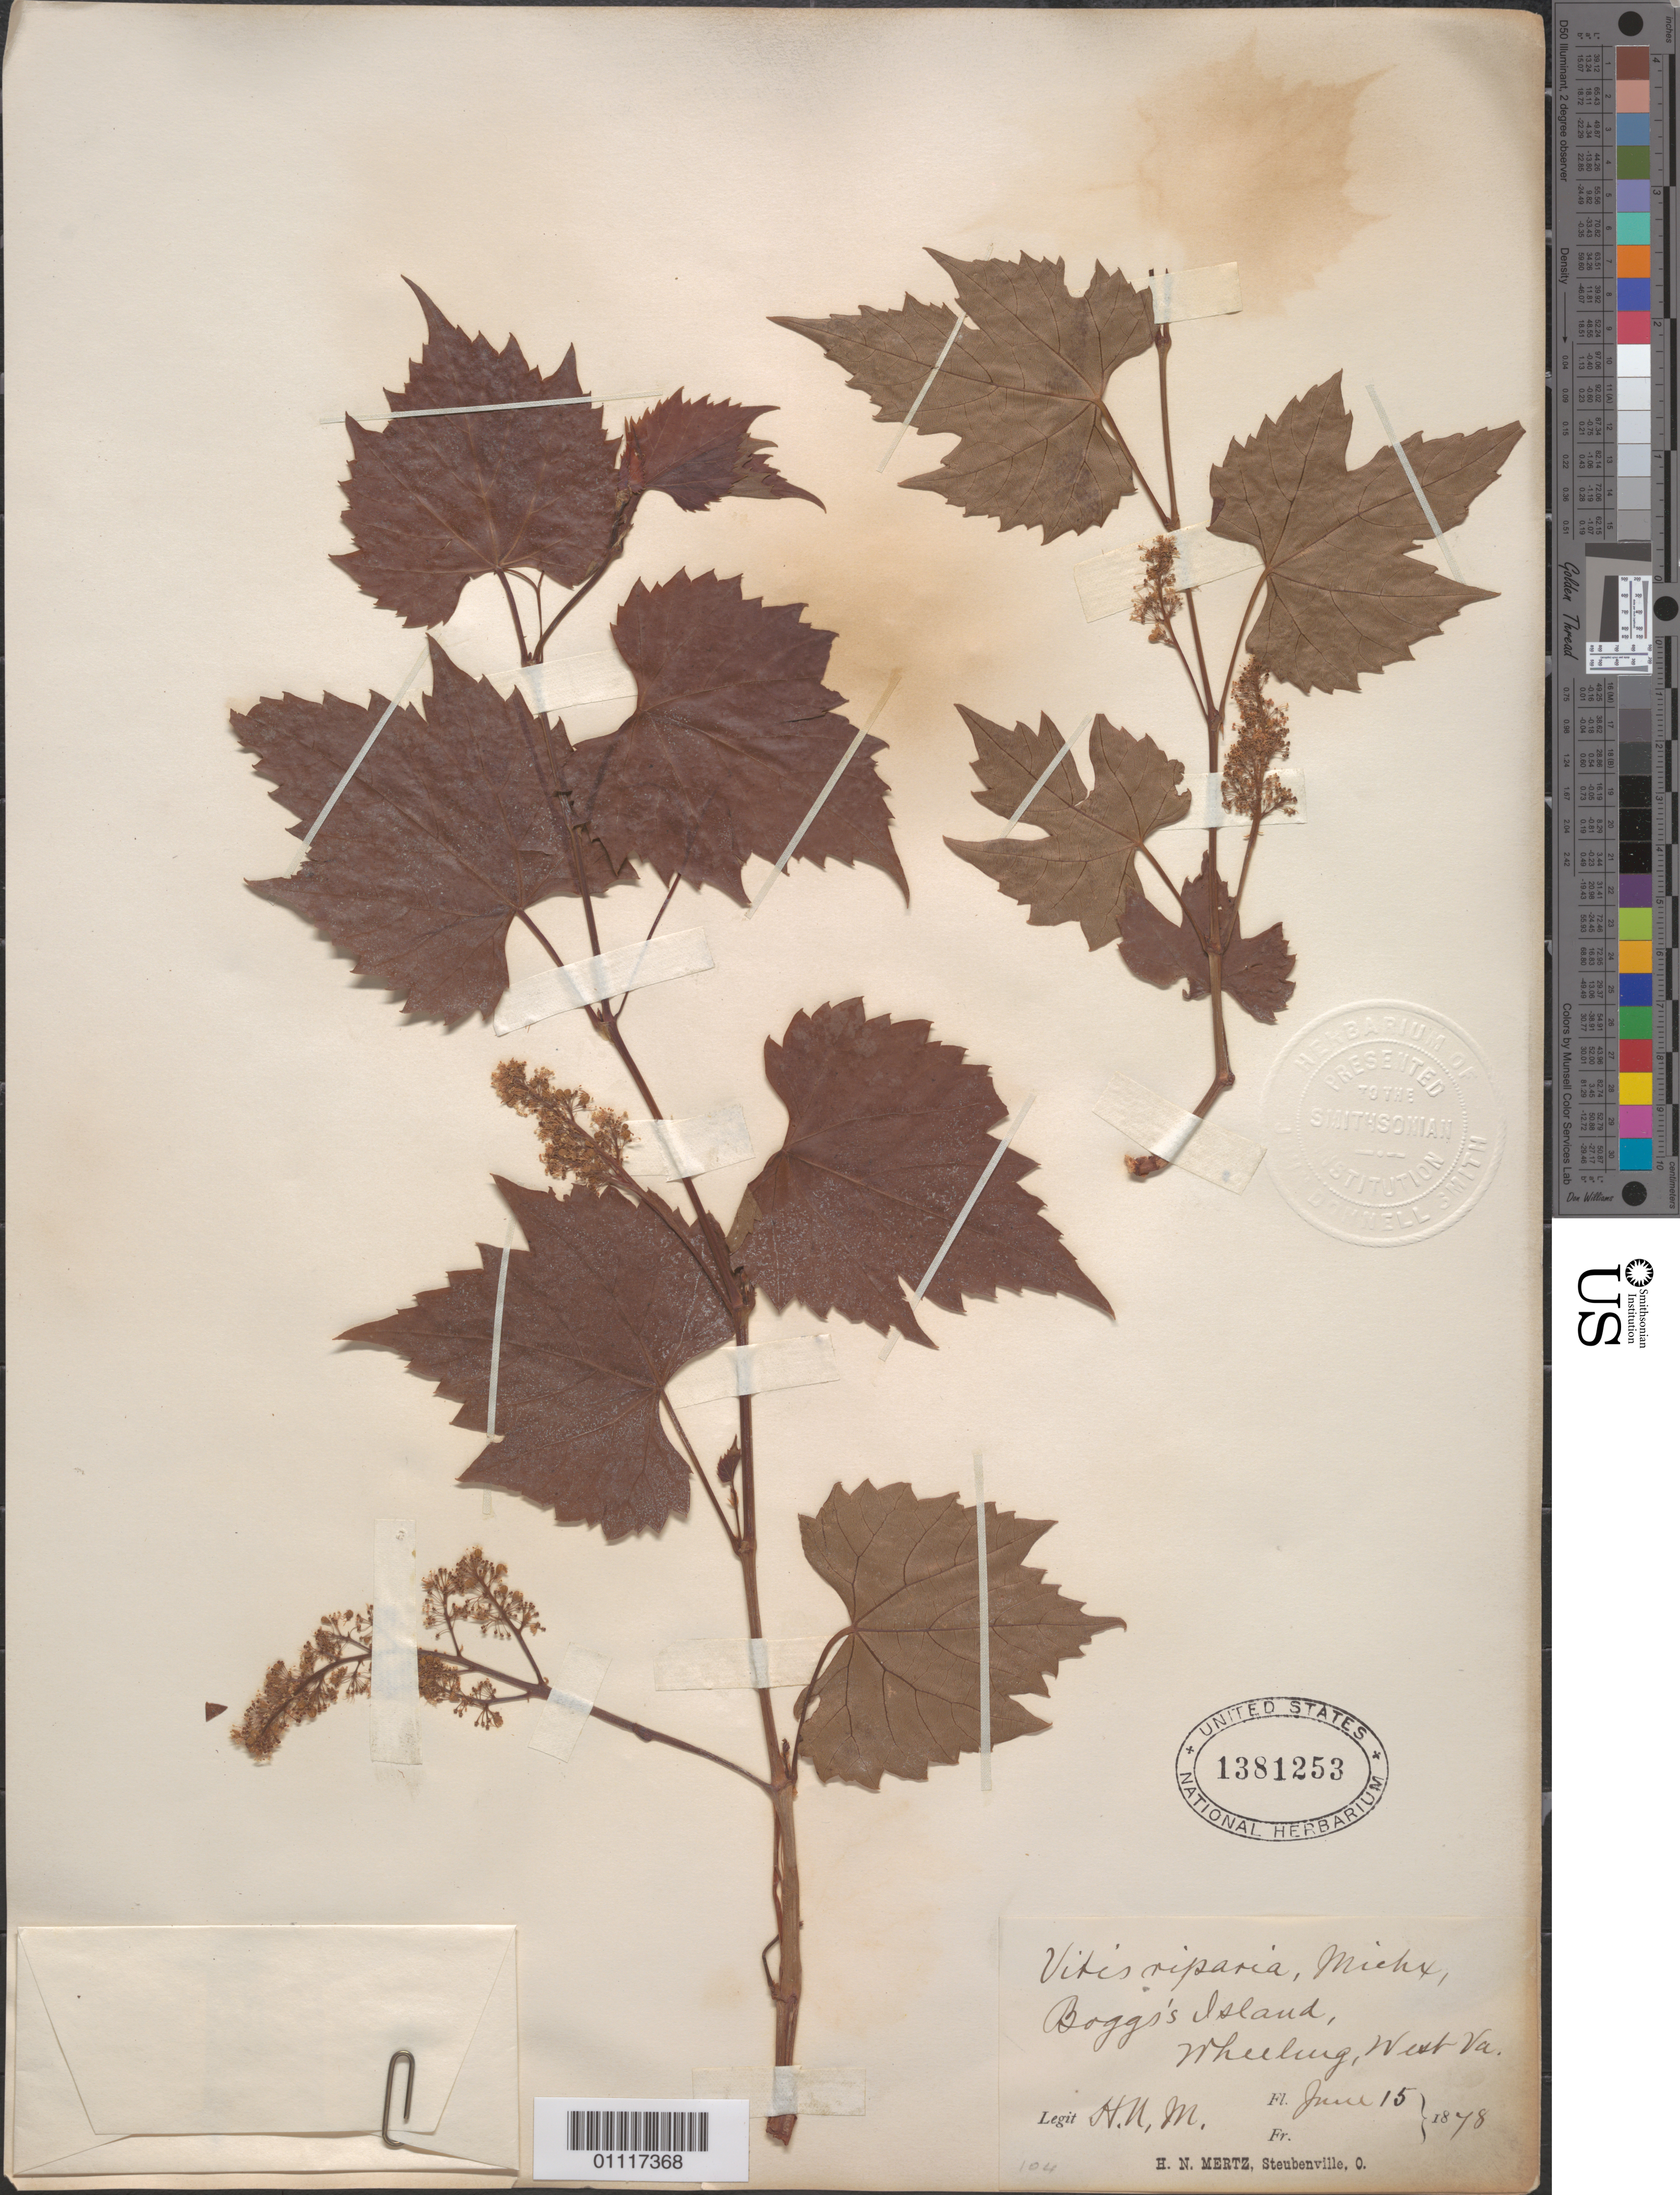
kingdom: Plantae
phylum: Tracheophyta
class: Magnoliopsida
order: Vitales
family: Vitaceae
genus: Vitis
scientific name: Vitis riparia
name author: Michx.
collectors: H. Mertz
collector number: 104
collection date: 1878-06-15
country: United States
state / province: West Virginia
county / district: Marshall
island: Bogg's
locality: Boggs's Island, Wheelingberg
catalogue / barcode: US 1381253